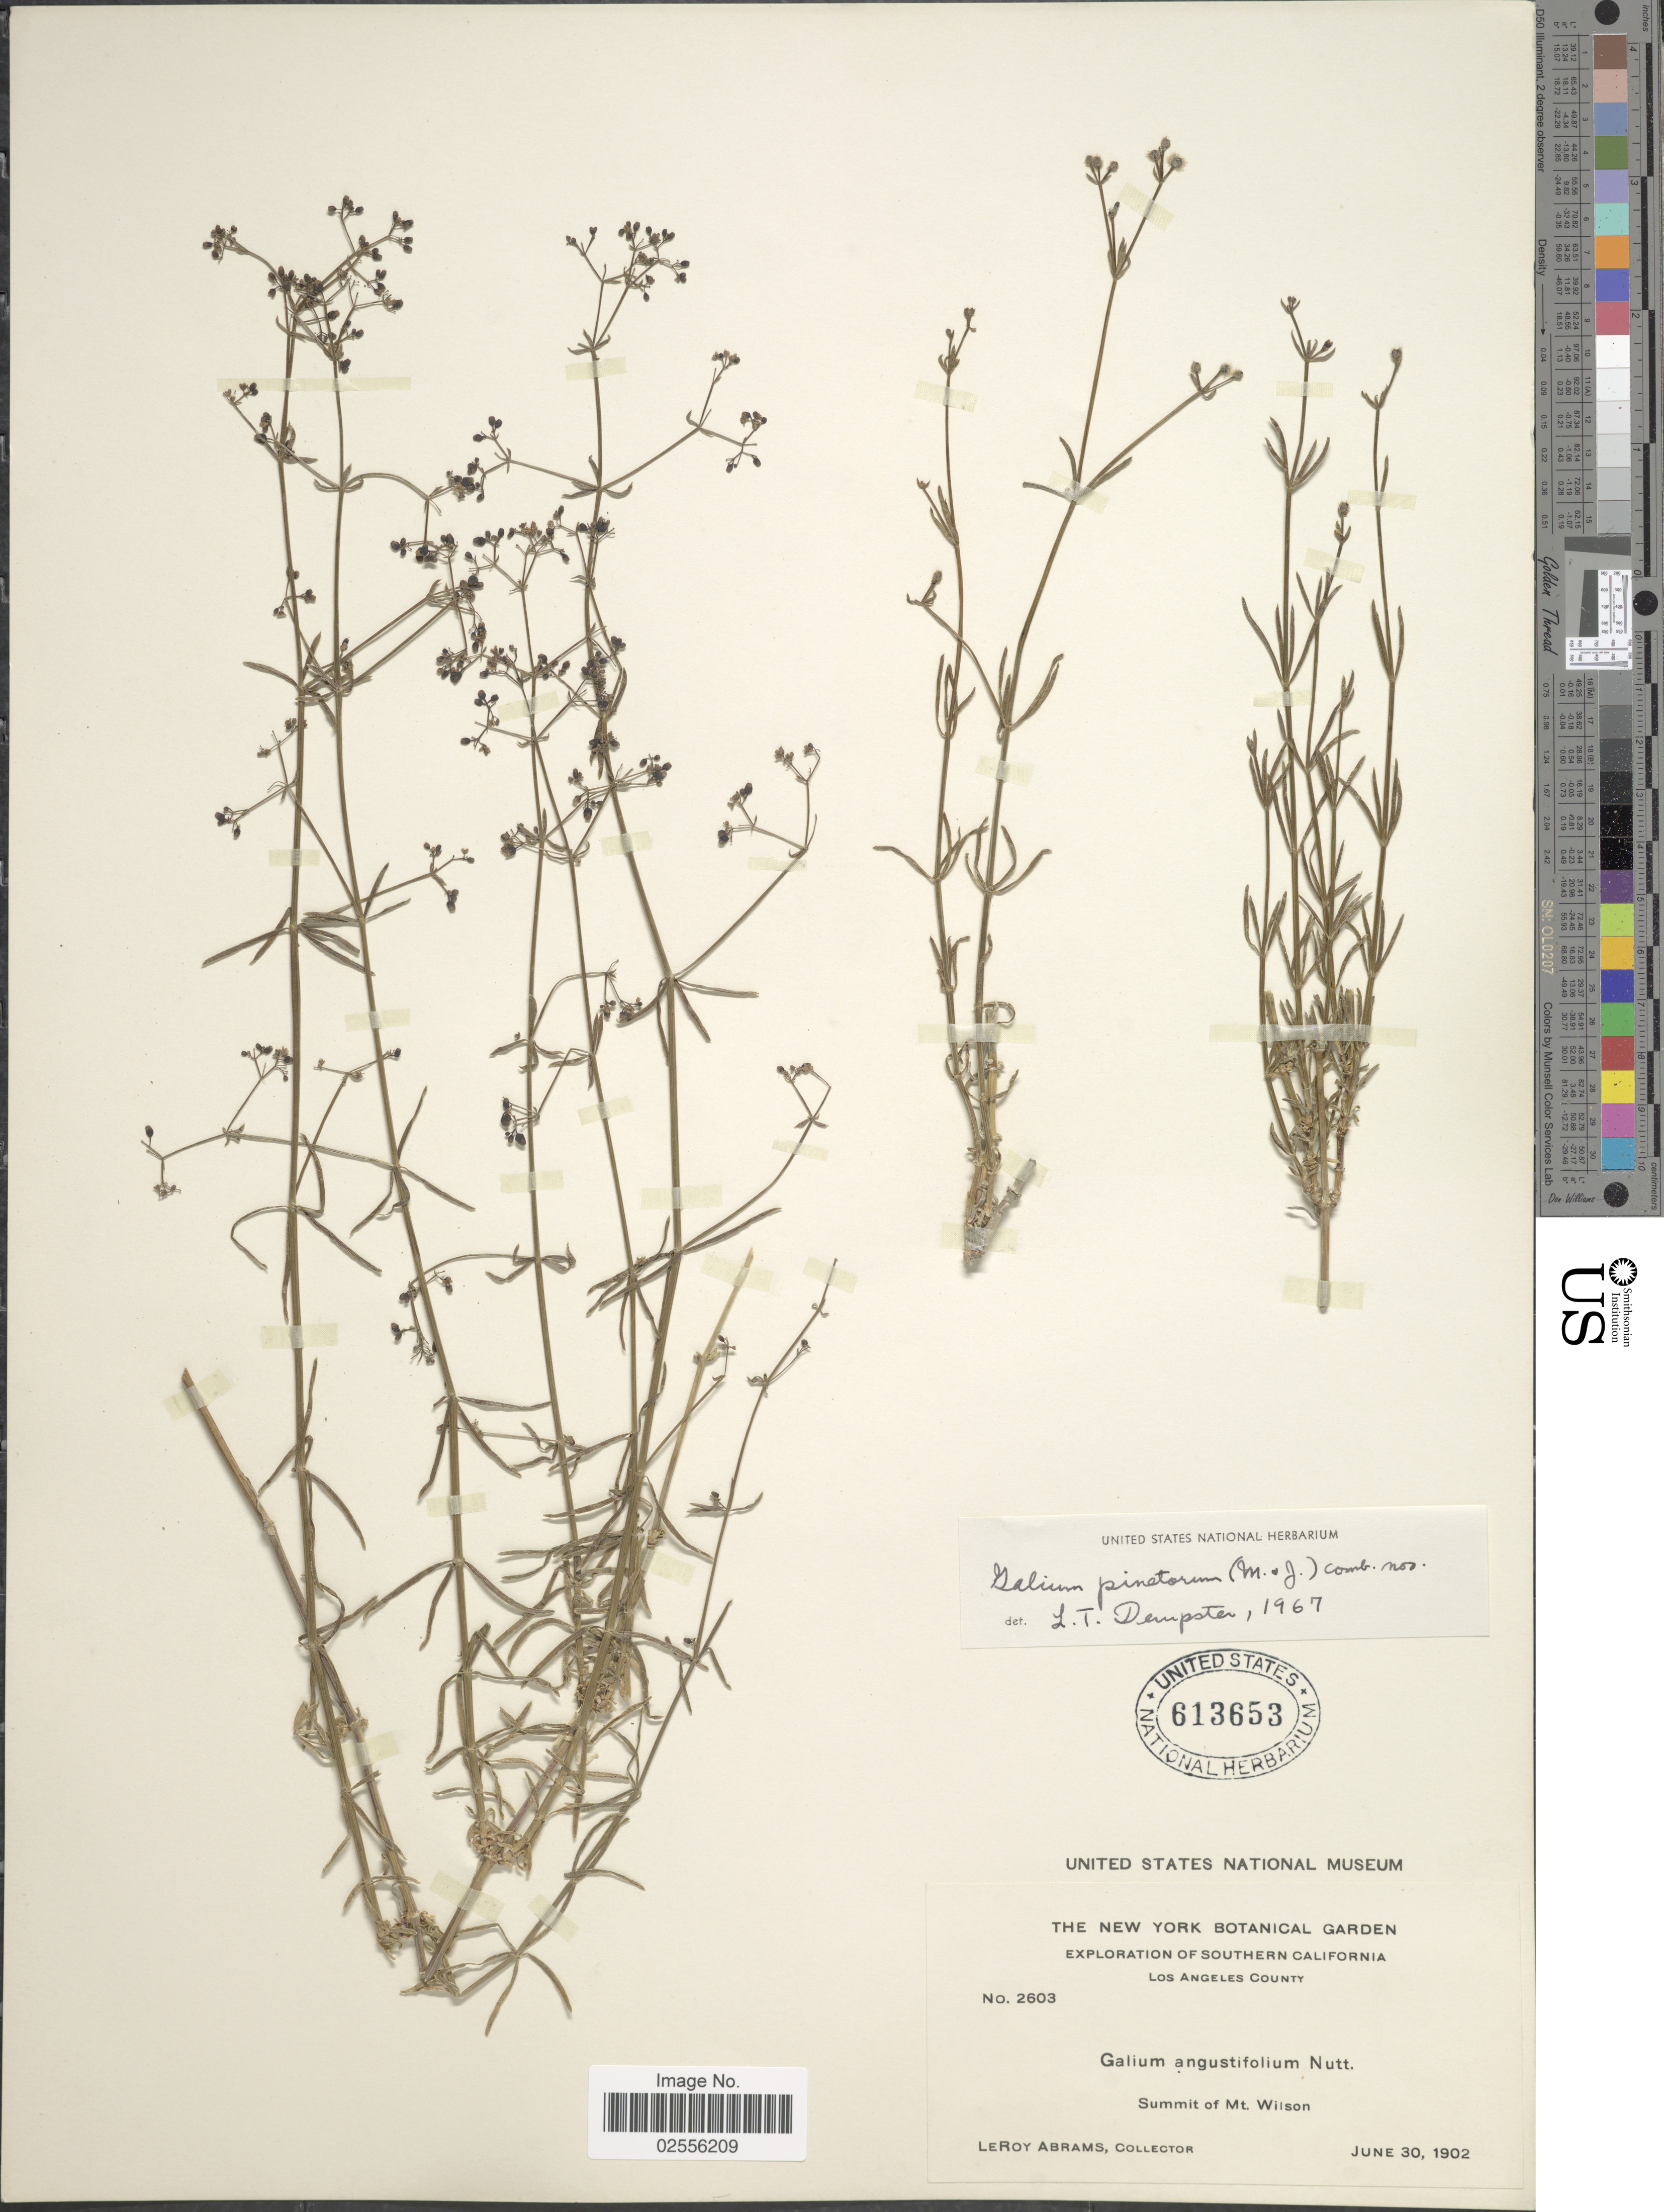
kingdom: Plantae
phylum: Tracheophyta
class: Magnoliopsida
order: Gentianales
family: Rubiaceae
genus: Galium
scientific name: Galium angustifolium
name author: Nutt.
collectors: L. Abrams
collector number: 2603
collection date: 1902-06-30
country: United States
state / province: California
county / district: Los Angeles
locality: Southern California, Los Angeles County, Summit of Mt. Wilson.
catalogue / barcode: US 613653